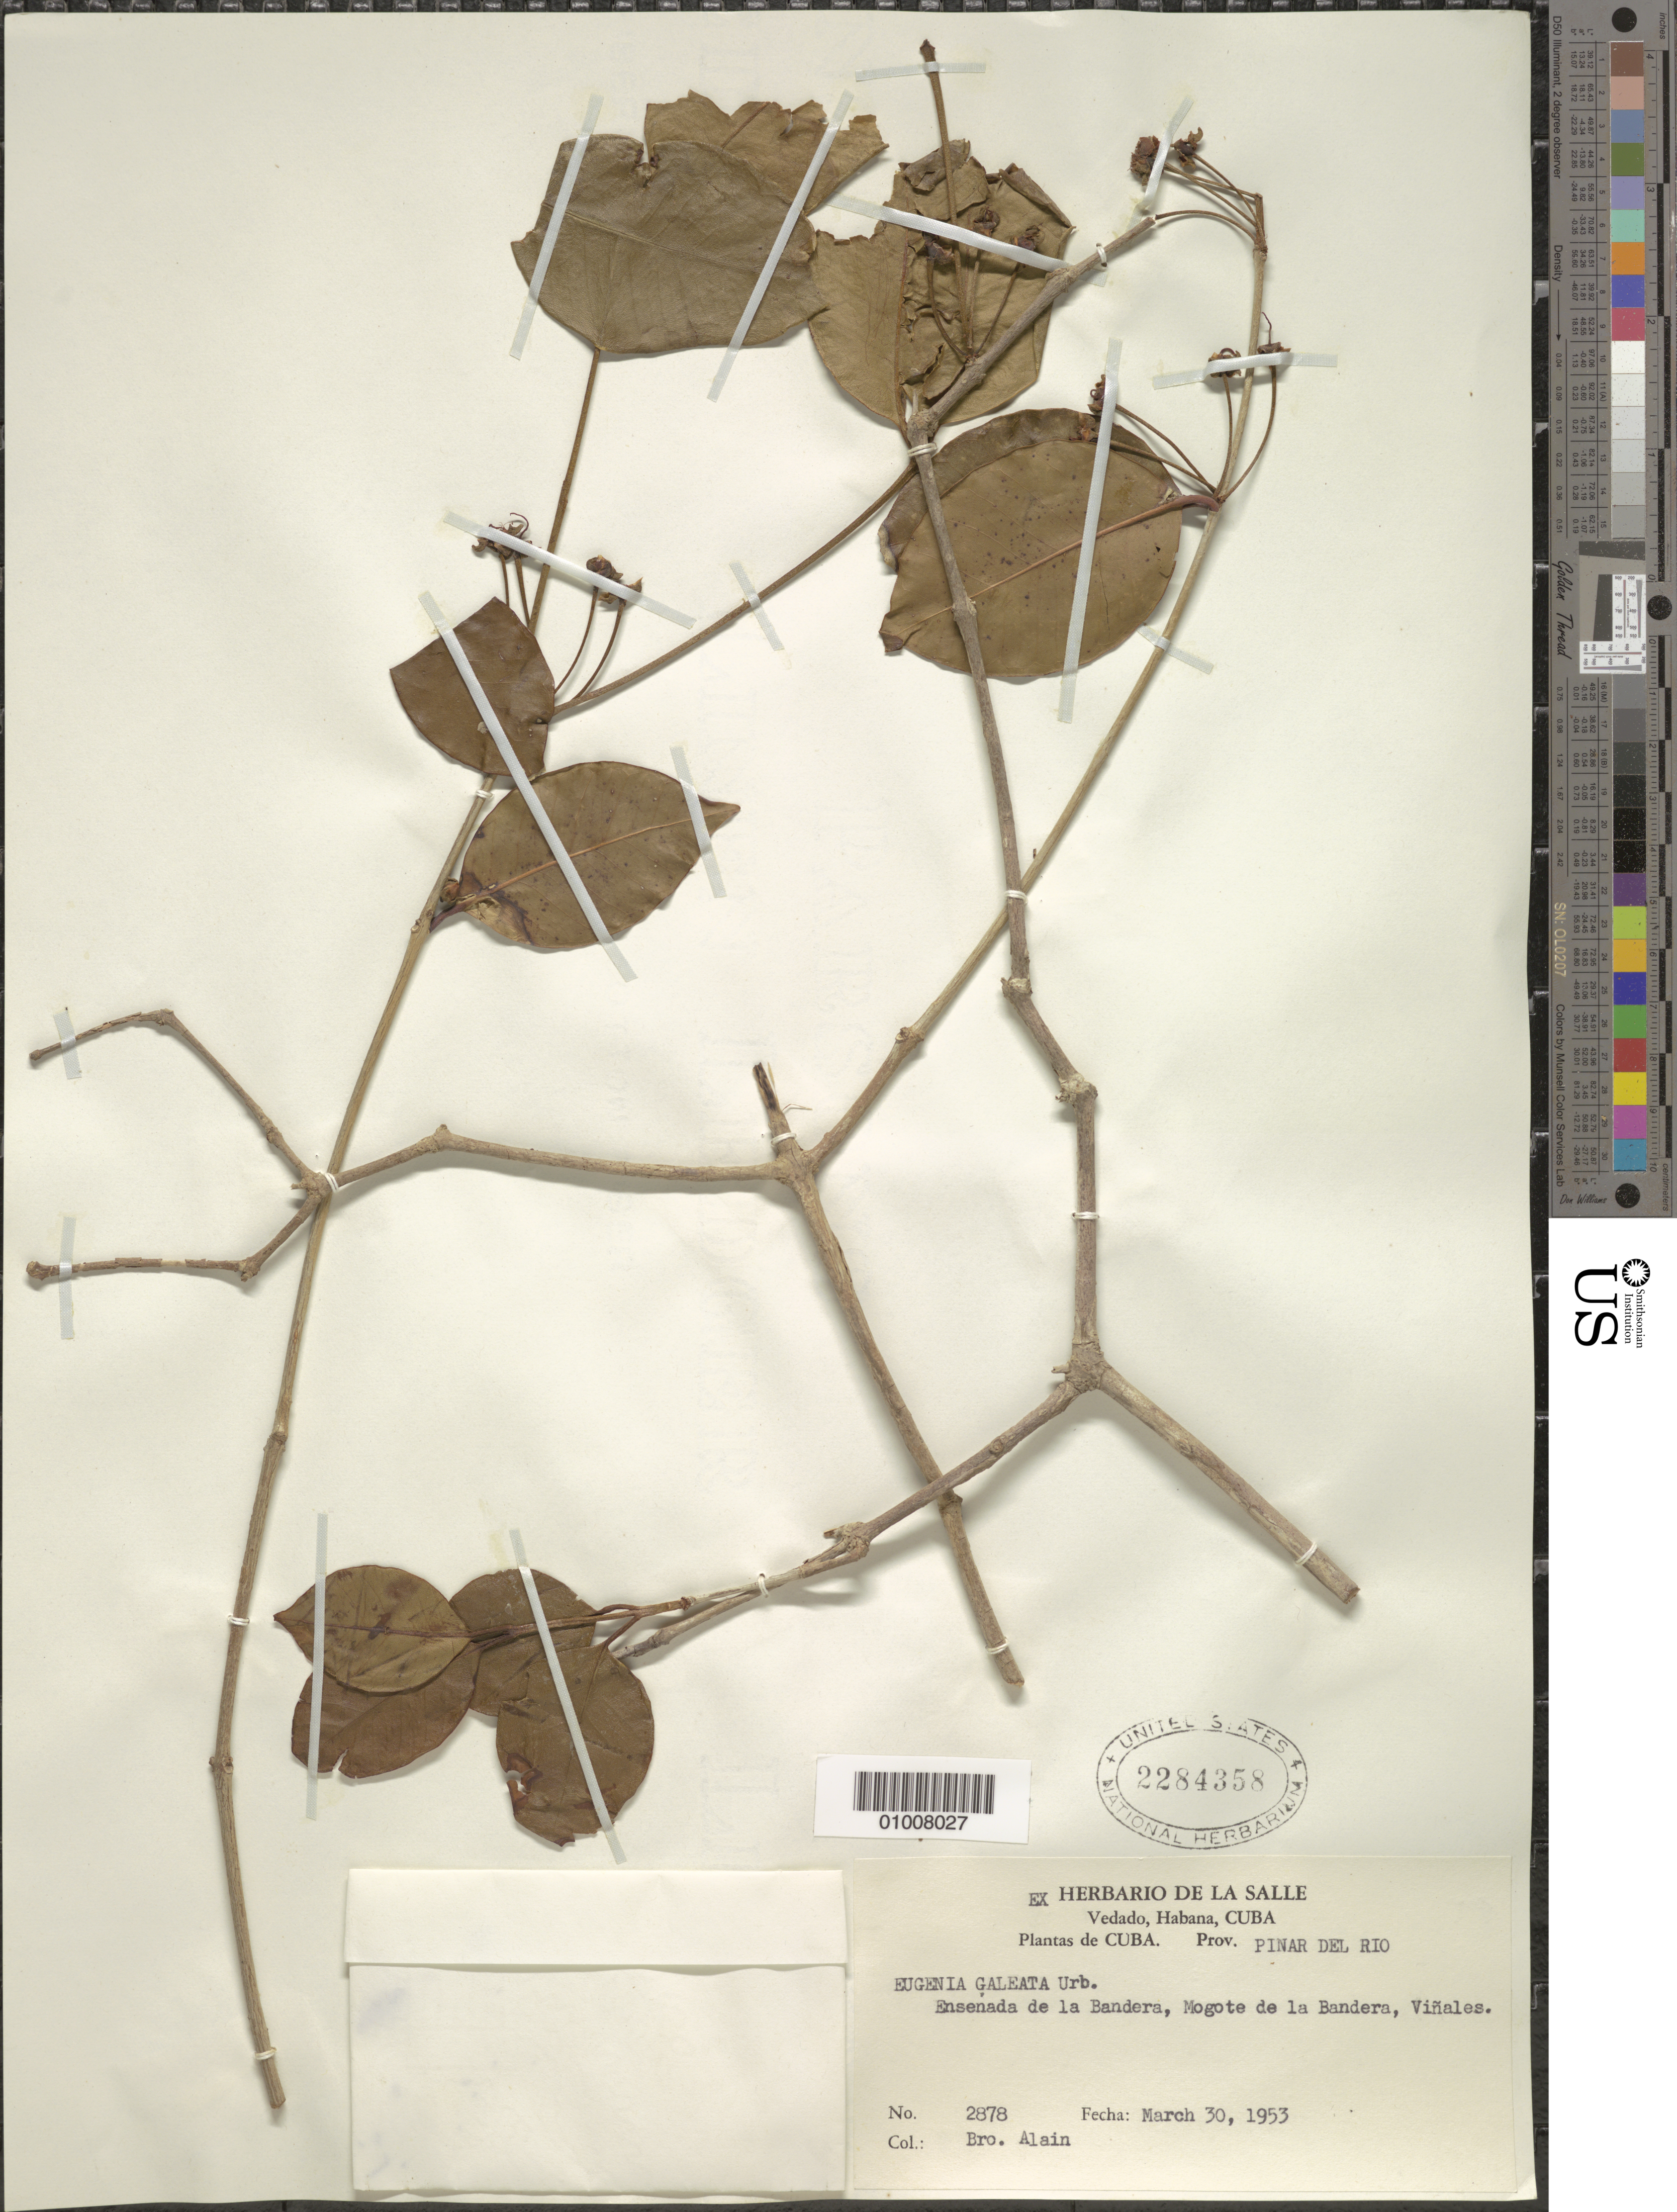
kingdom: Plantae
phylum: Tracheophyta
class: Magnoliopsida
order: Myrtales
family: Myrtaceae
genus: Eugenia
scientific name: Eugenia galeata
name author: Urb.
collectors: A. H. Liogier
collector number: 2878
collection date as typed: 30 Mar 1953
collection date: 1953-03-30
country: Cuba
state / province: Pinar del Rio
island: Cuba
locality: Ensenada de la Bandera, Mogote de la Bandera,Viñales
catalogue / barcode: US 2284358